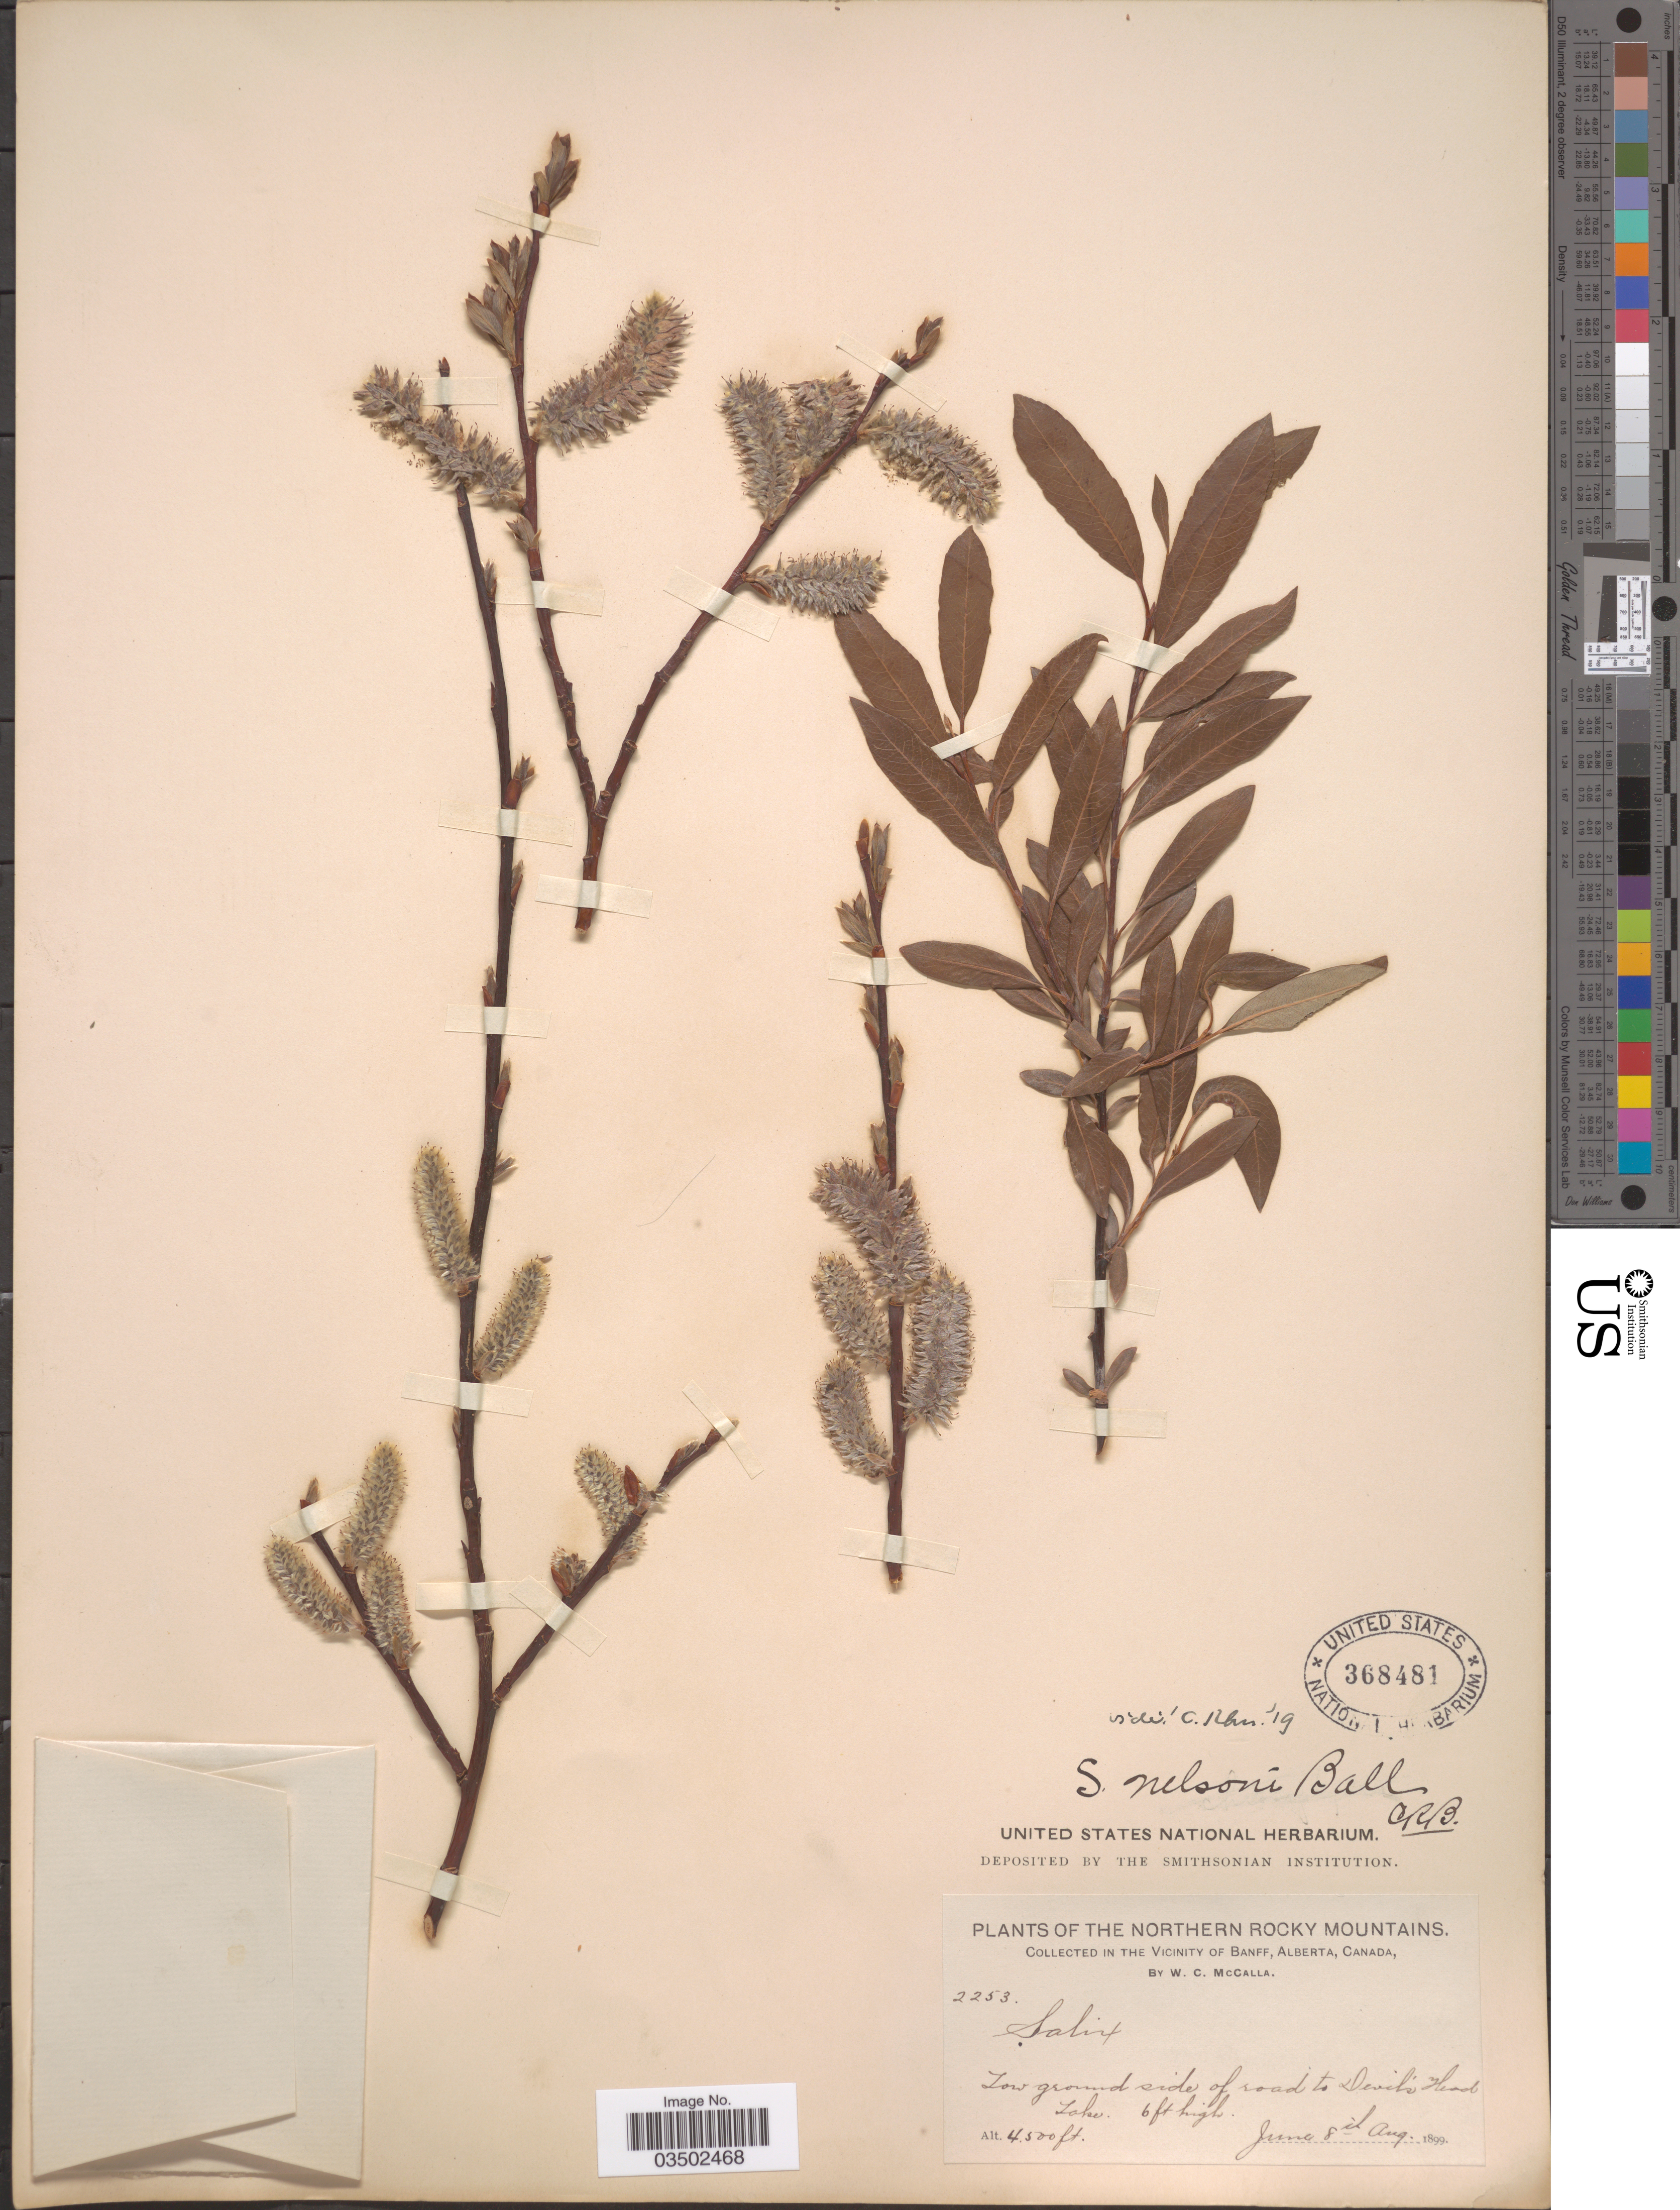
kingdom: Plantae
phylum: Tracheophyta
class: Magnoliopsida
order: Malpighiales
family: Salicaceae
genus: Salix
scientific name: Salix planifolia var. nelsonii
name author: (C.R. Ball) C.R. Ball ex E.C. Sm. bis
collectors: W. McCalla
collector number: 2253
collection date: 1899-06-08/1899-08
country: Canada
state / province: Alberta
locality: The Northern Rocky Mountains. Vicinity of Banff. Side of road to Devil's Head Lake.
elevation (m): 1372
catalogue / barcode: US 368481